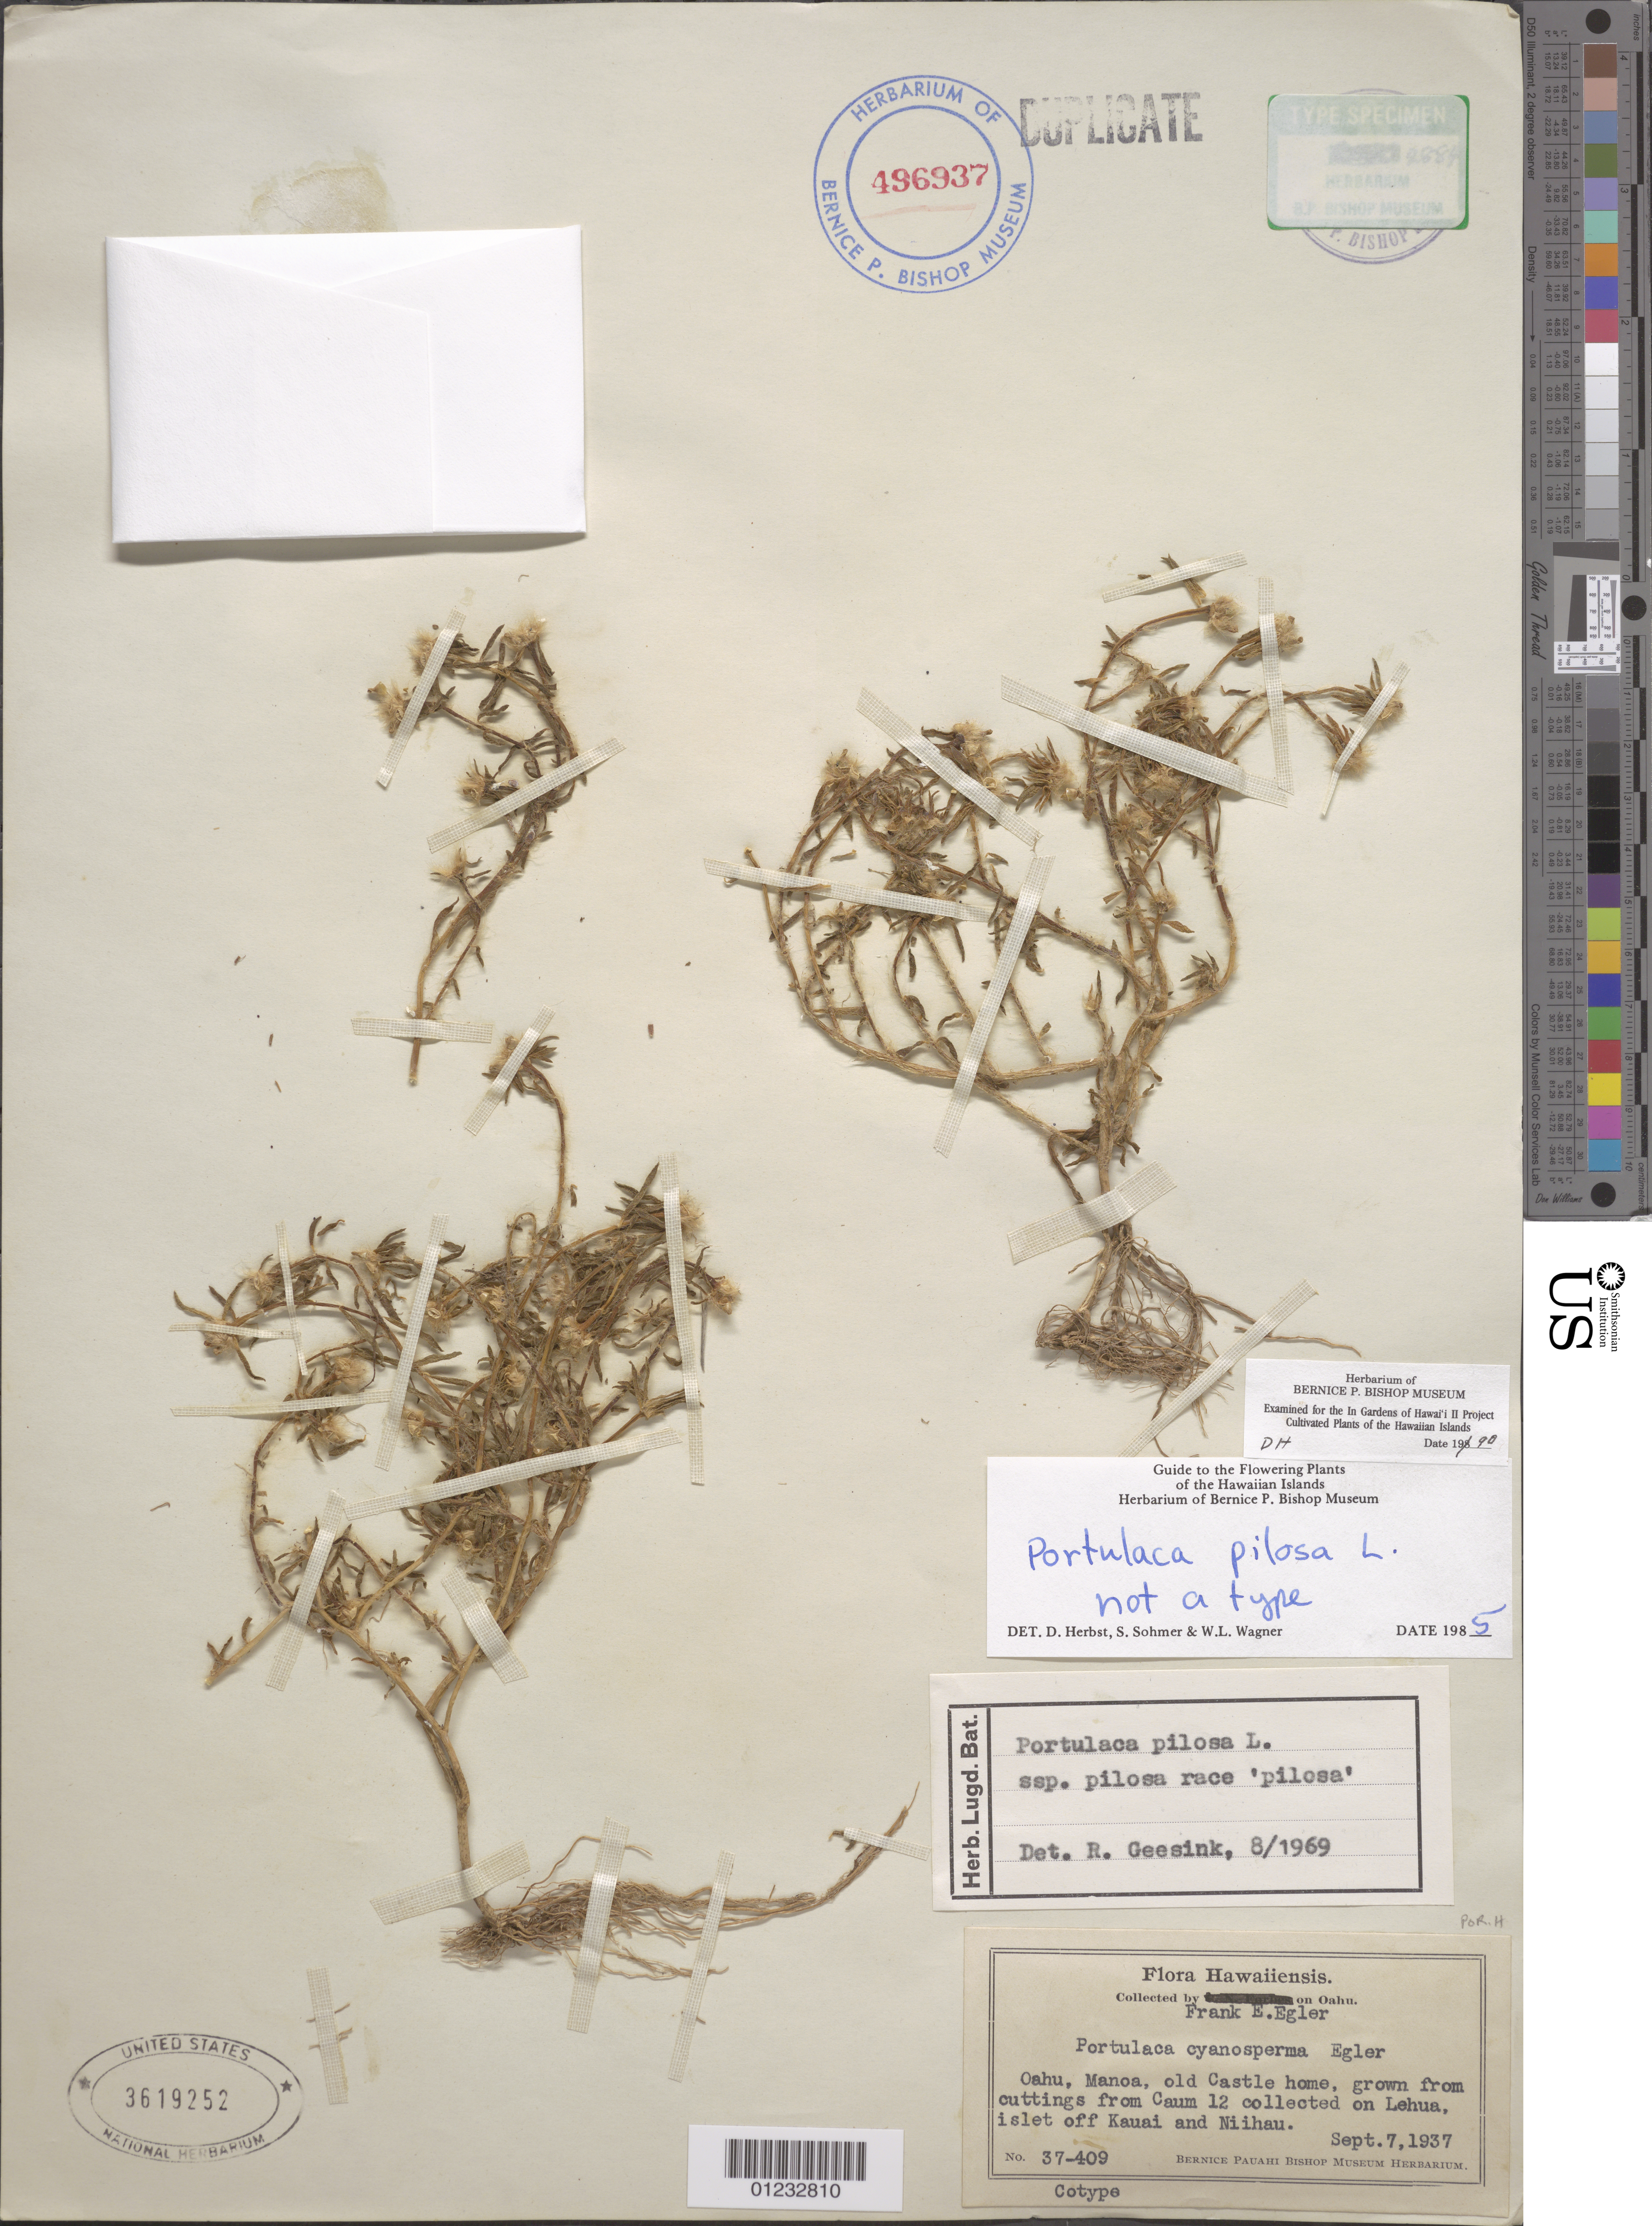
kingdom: Plantae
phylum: Tracheophyta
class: Magnoliopsida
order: Caryophyllales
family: Portulacaceae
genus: Portulaca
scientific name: Portulaca pilosa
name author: L.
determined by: Herbst, D. R.; Sohmer, S. H.; Wagner, W. L.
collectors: F. Egler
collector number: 37-409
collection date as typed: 7 Sep 1937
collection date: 1937-09-07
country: United States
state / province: Hawaii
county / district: Honolulu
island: Oahu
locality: Manoa, old Castle home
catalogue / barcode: US 3619252